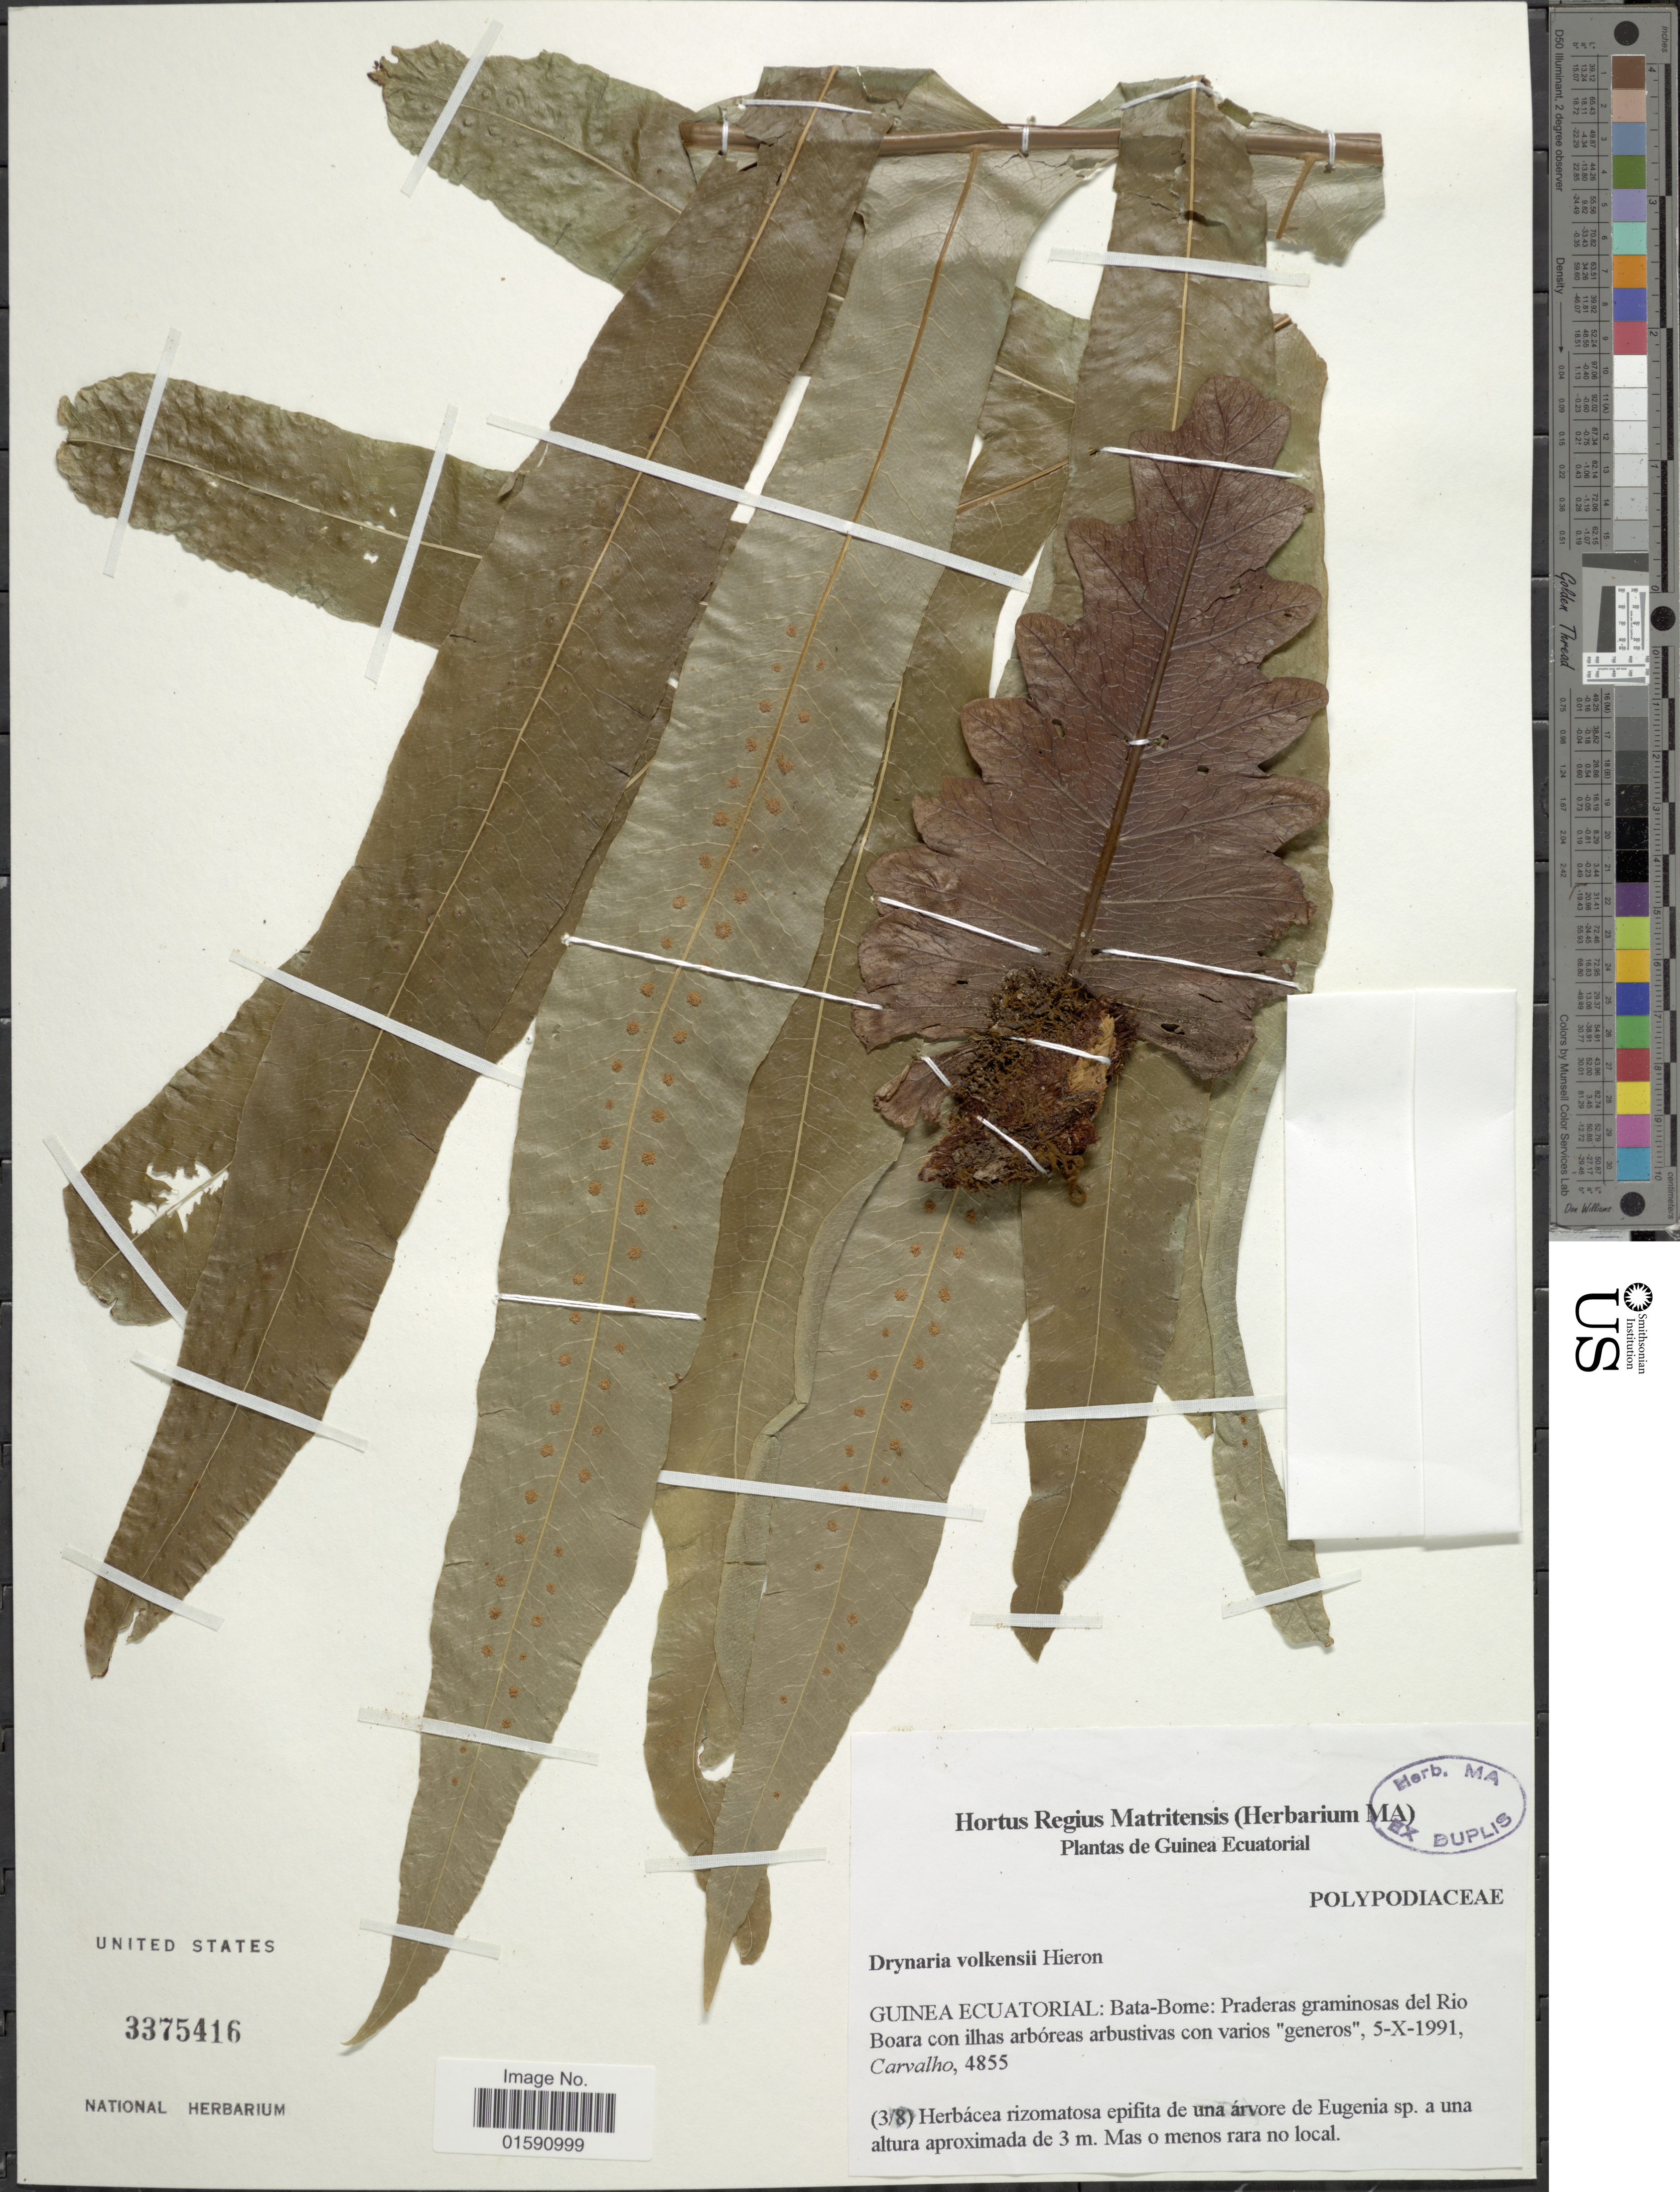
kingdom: Plantae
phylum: Tracheophyta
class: Polypodiopsida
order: Polypodiales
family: Polypodiaceae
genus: Drynaria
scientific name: Drynaria volkensii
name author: Hieron.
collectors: Carvalho, --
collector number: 4855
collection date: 1991-10-05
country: Equatorial Guinea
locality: Guinea Ecuatorial: Bata-Bome: Praderas graminosas del Rio Boara con ilhas arboreas arbustivas con varios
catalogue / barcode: US 3375416